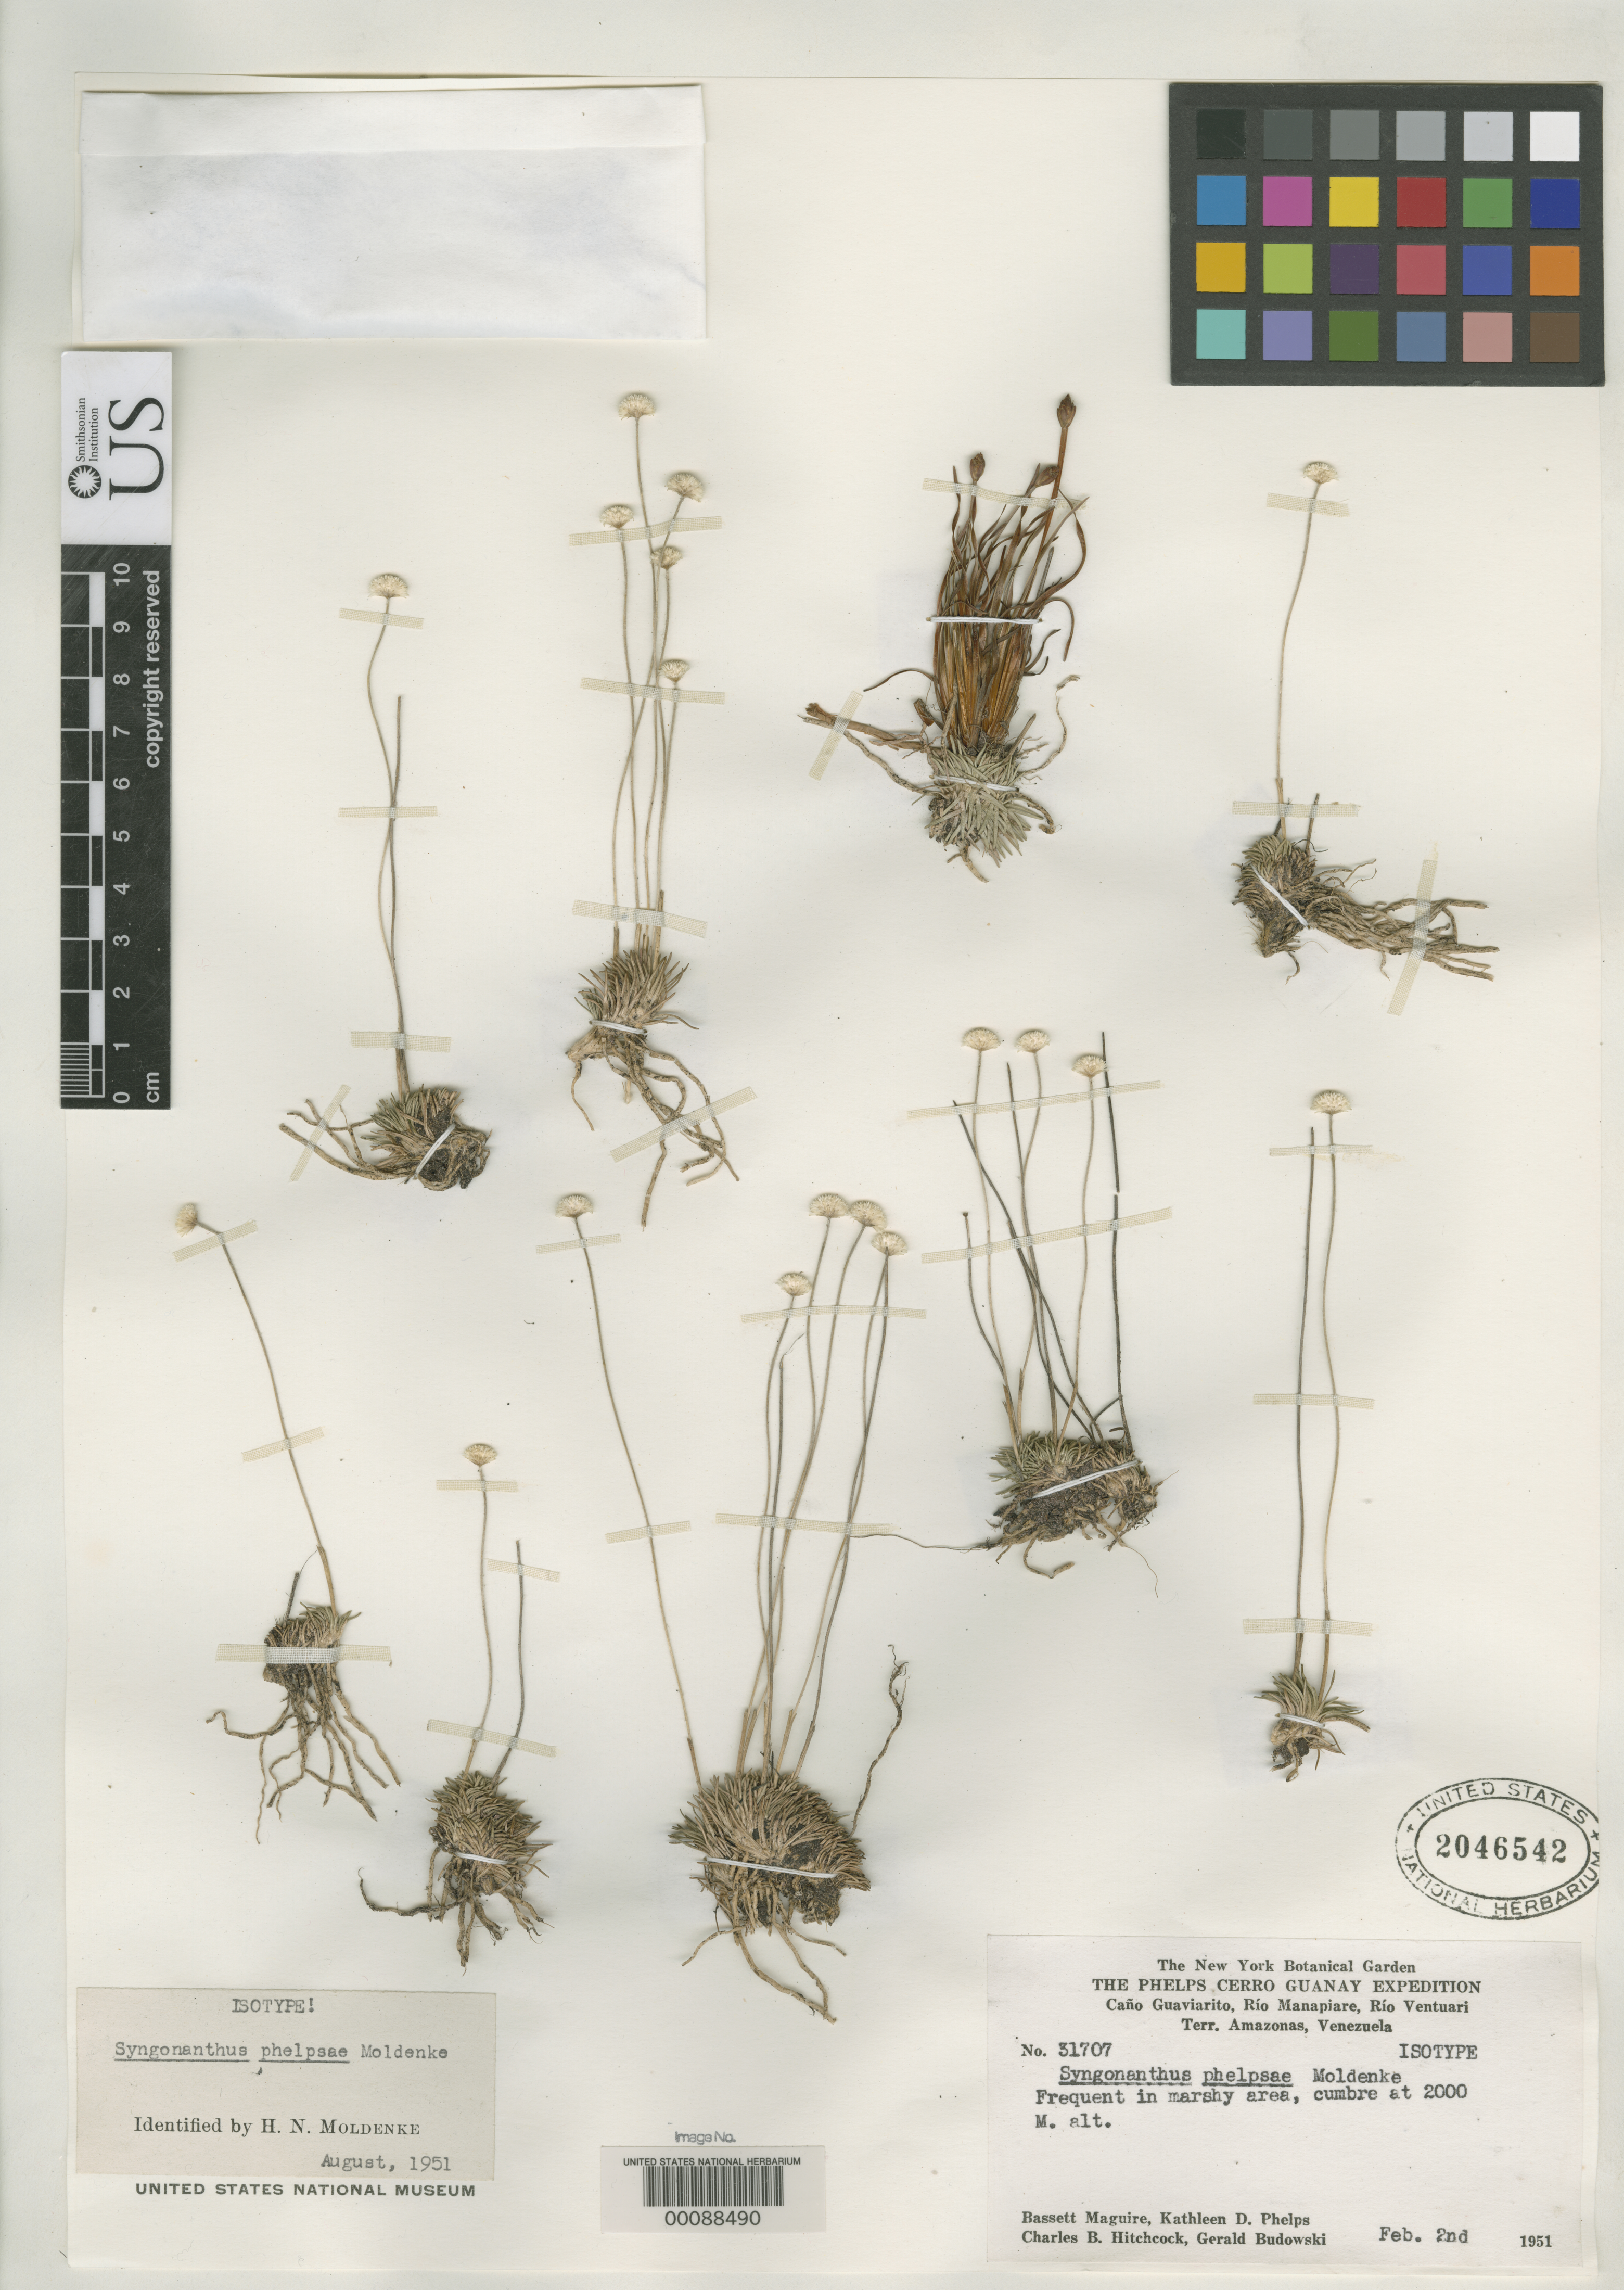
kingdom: Plantae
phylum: Tracheophyta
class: Liliopsida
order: Poales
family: Eriocaulaceae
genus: Syngonanthus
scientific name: Syngonanthus phelpsae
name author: Moldenke in Maguire & K.D. Phelps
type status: Isotype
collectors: B. Maguire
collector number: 31707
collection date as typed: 02 Feb 1951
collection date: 1951-02-02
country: Venezuela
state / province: Amazonas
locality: Cano Guaviarito, Rio Manapiare, Rio Ventuari.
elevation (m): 2000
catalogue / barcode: US 2046542